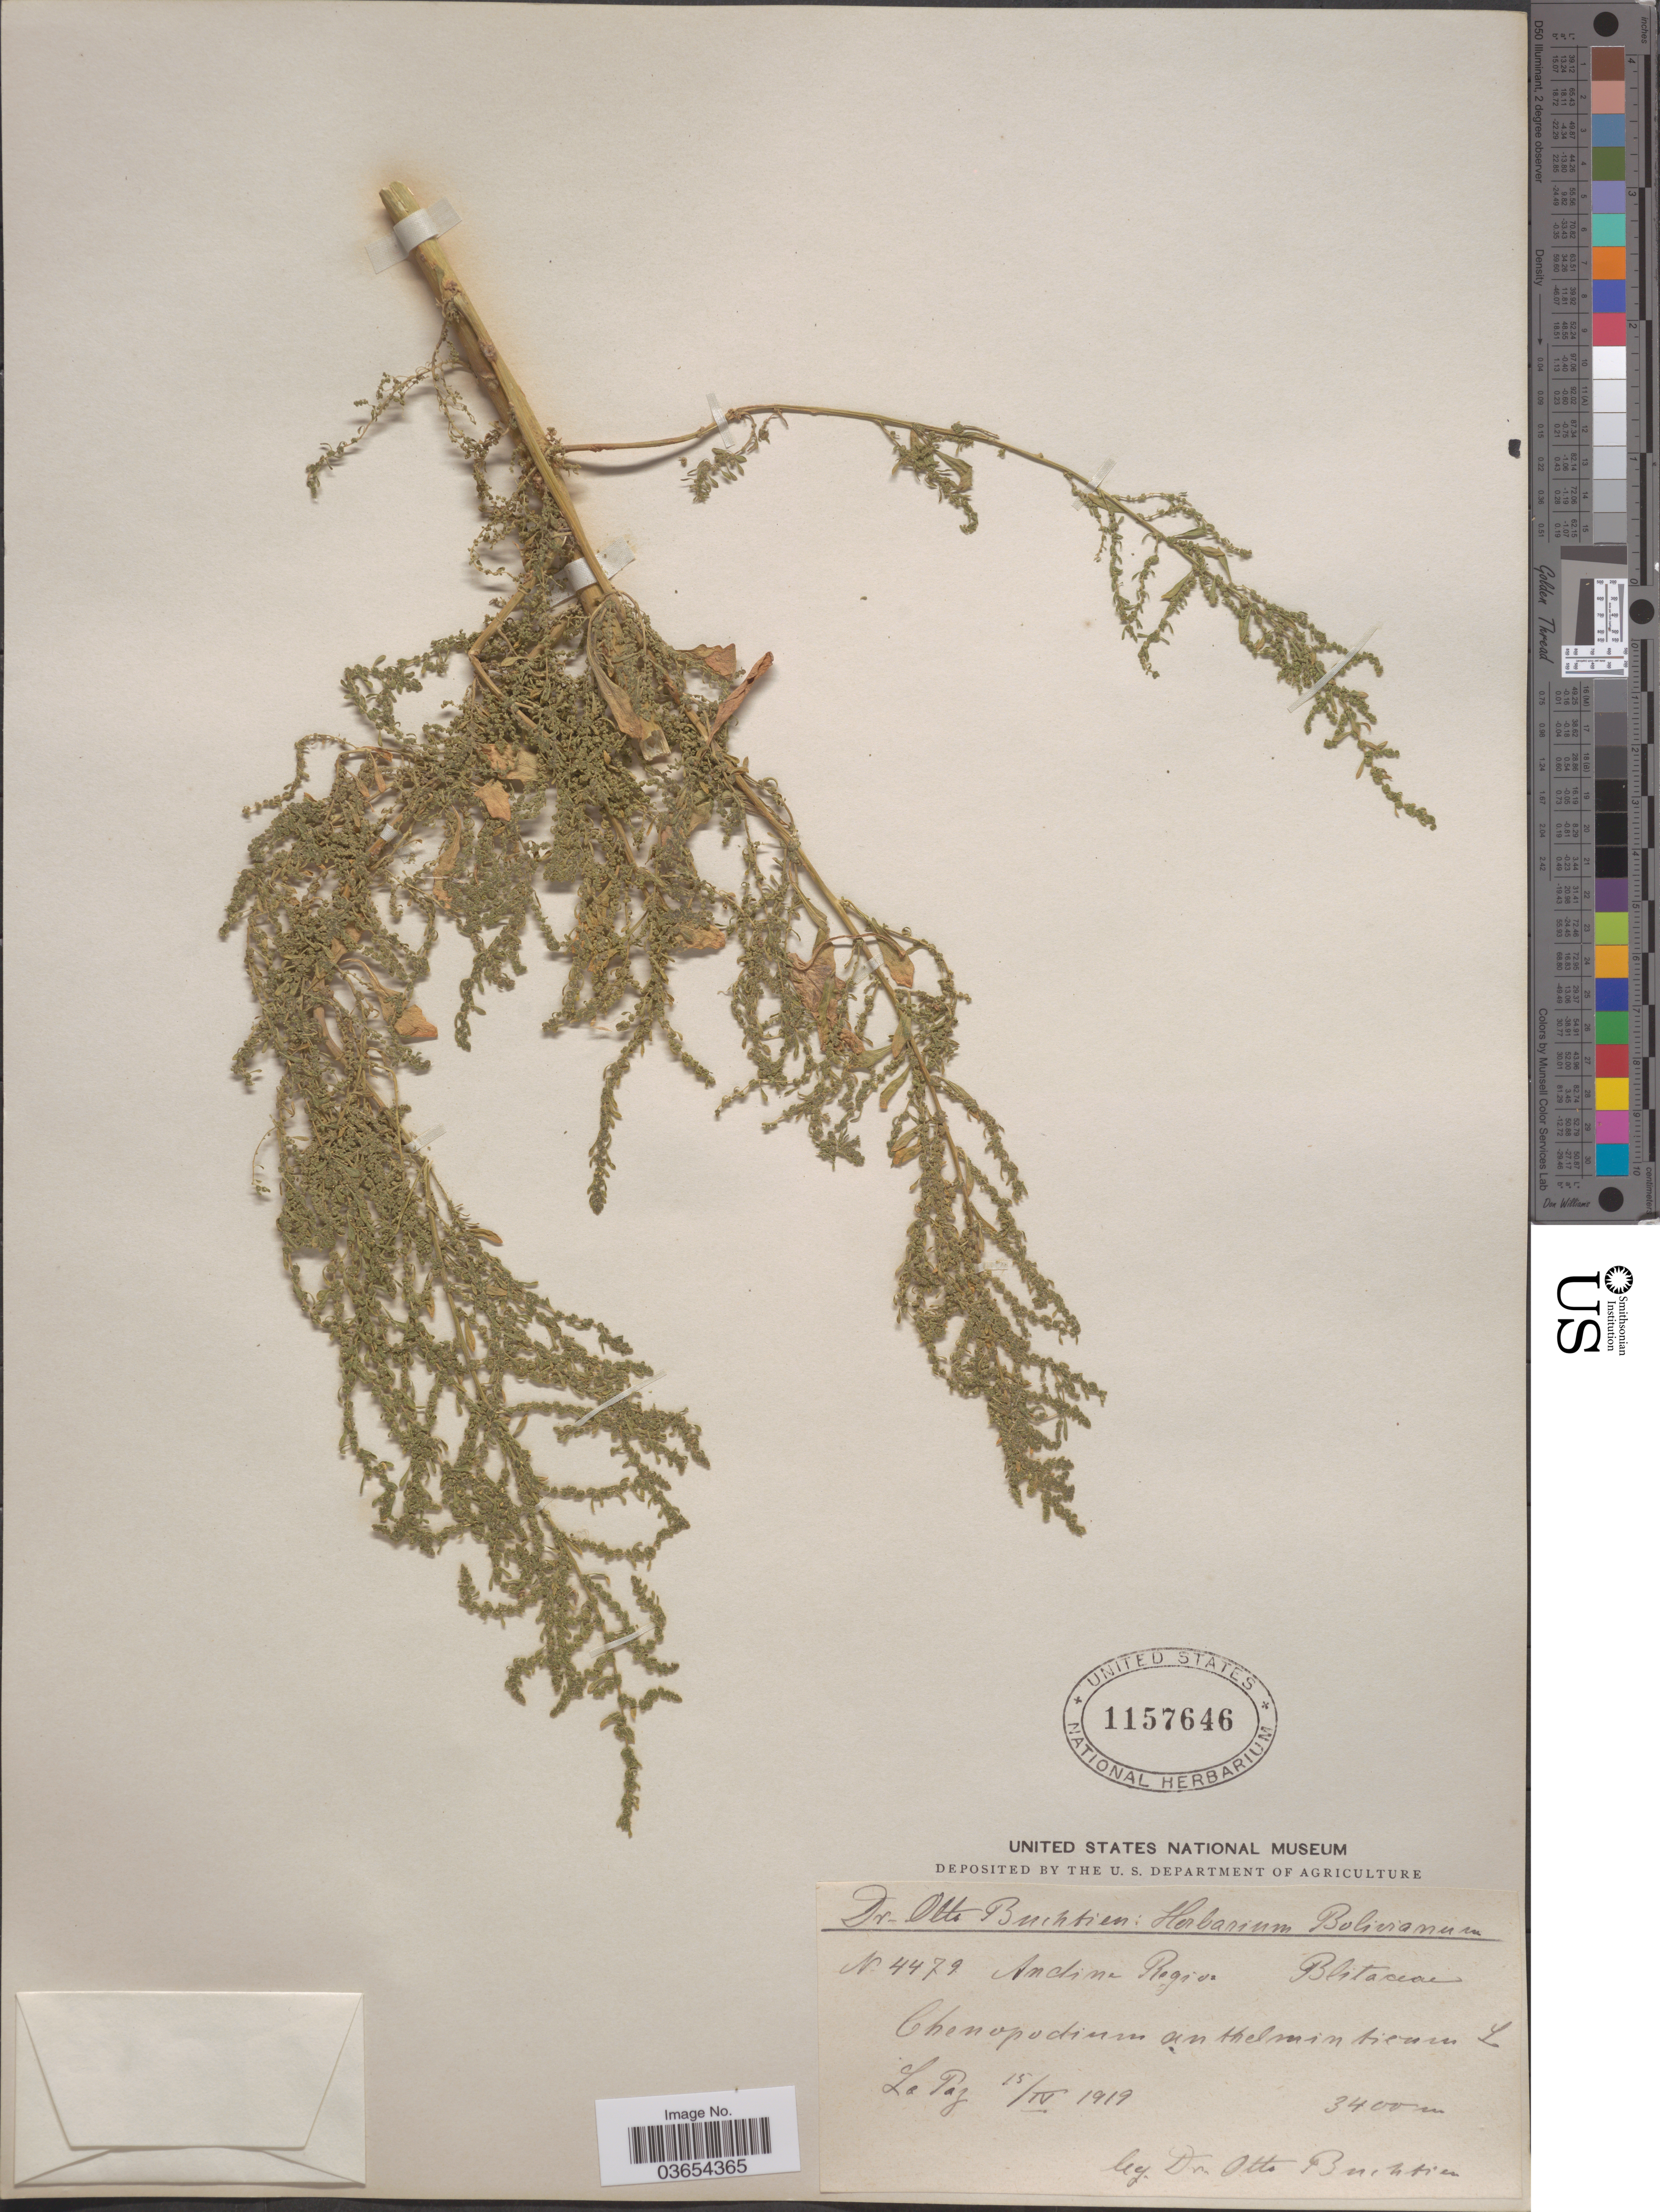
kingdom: Plantae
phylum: Tracheophyta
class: Magnoliopsida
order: Caryophyllales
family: Amaranthaceae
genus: Chenopodium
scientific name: Chenopodium ambrosioides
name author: L.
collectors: O. Buchtien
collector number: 4479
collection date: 1919-04-15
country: Bolivia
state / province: La Paz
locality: Andine Region.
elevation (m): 3400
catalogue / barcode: US 1157646